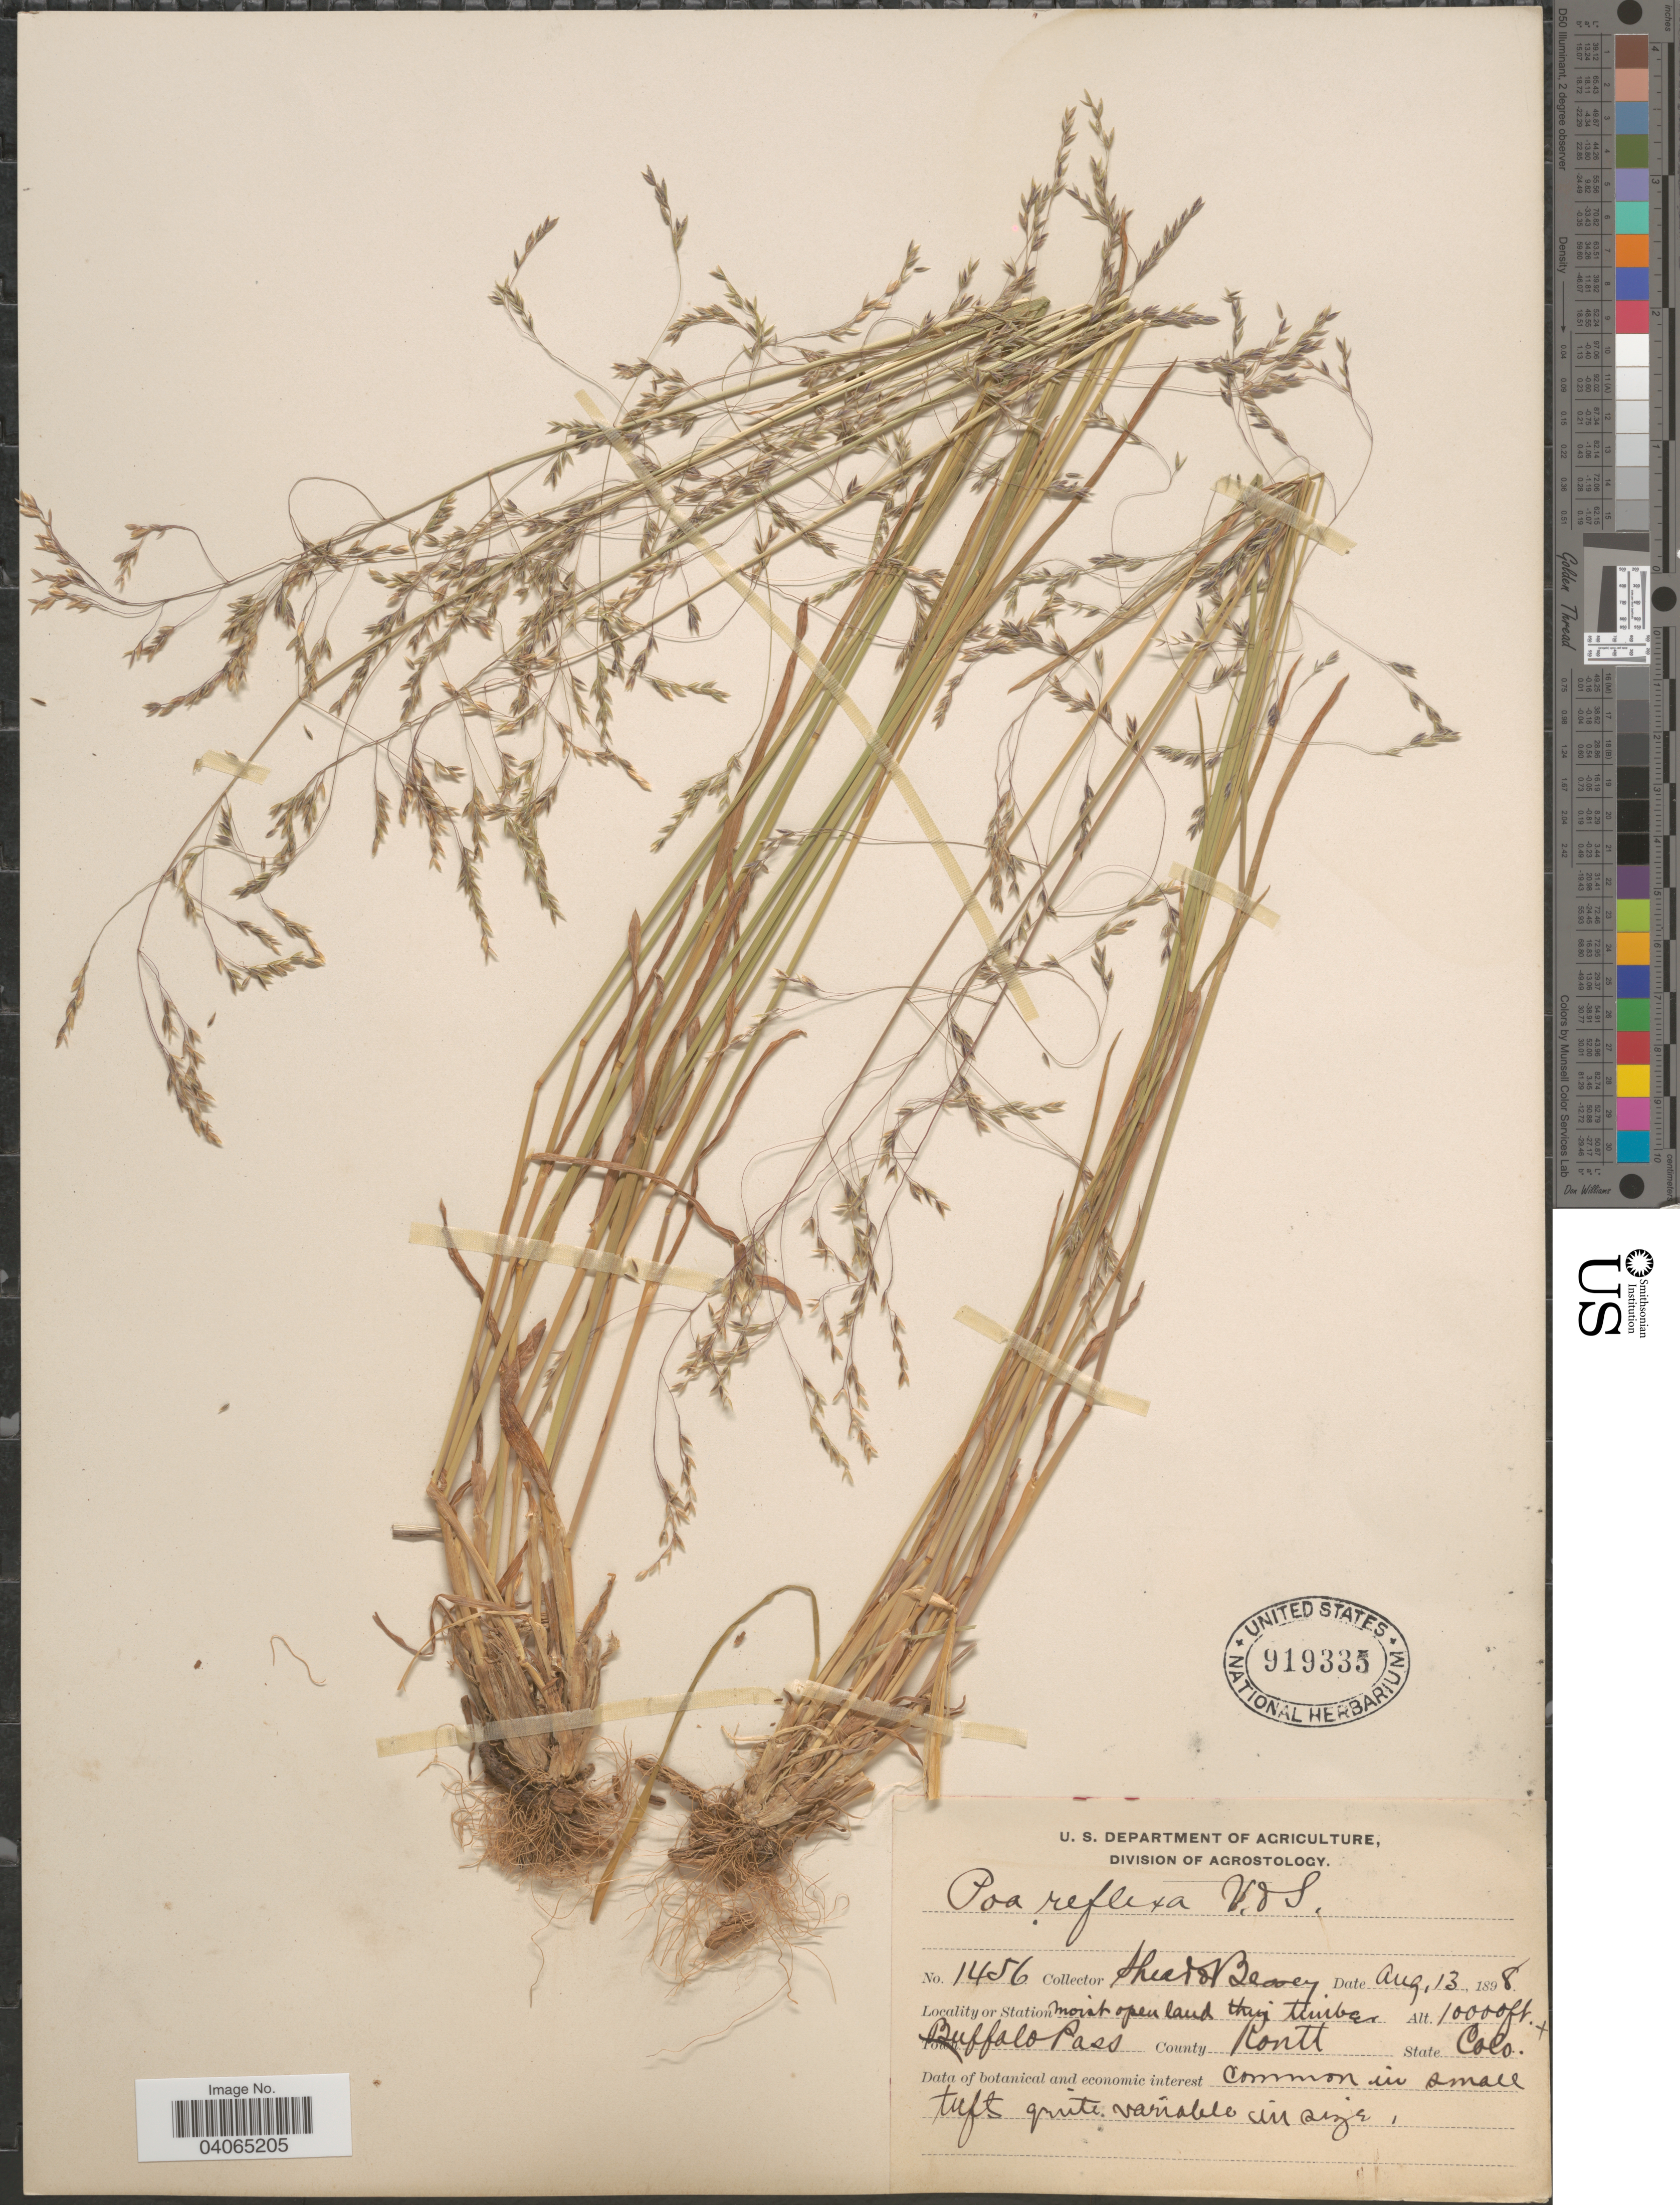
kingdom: Plantae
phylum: Tracheophyta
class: Liliopsida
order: Poales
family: Poaceae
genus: Poa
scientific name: Poa reflexa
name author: Vasey & Scribn.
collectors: -- Shear & -. Bessey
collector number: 1456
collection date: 1898-08-13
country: United States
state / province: Colorado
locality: Buffalo Pass. County Routt.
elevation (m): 3048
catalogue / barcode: US 919335